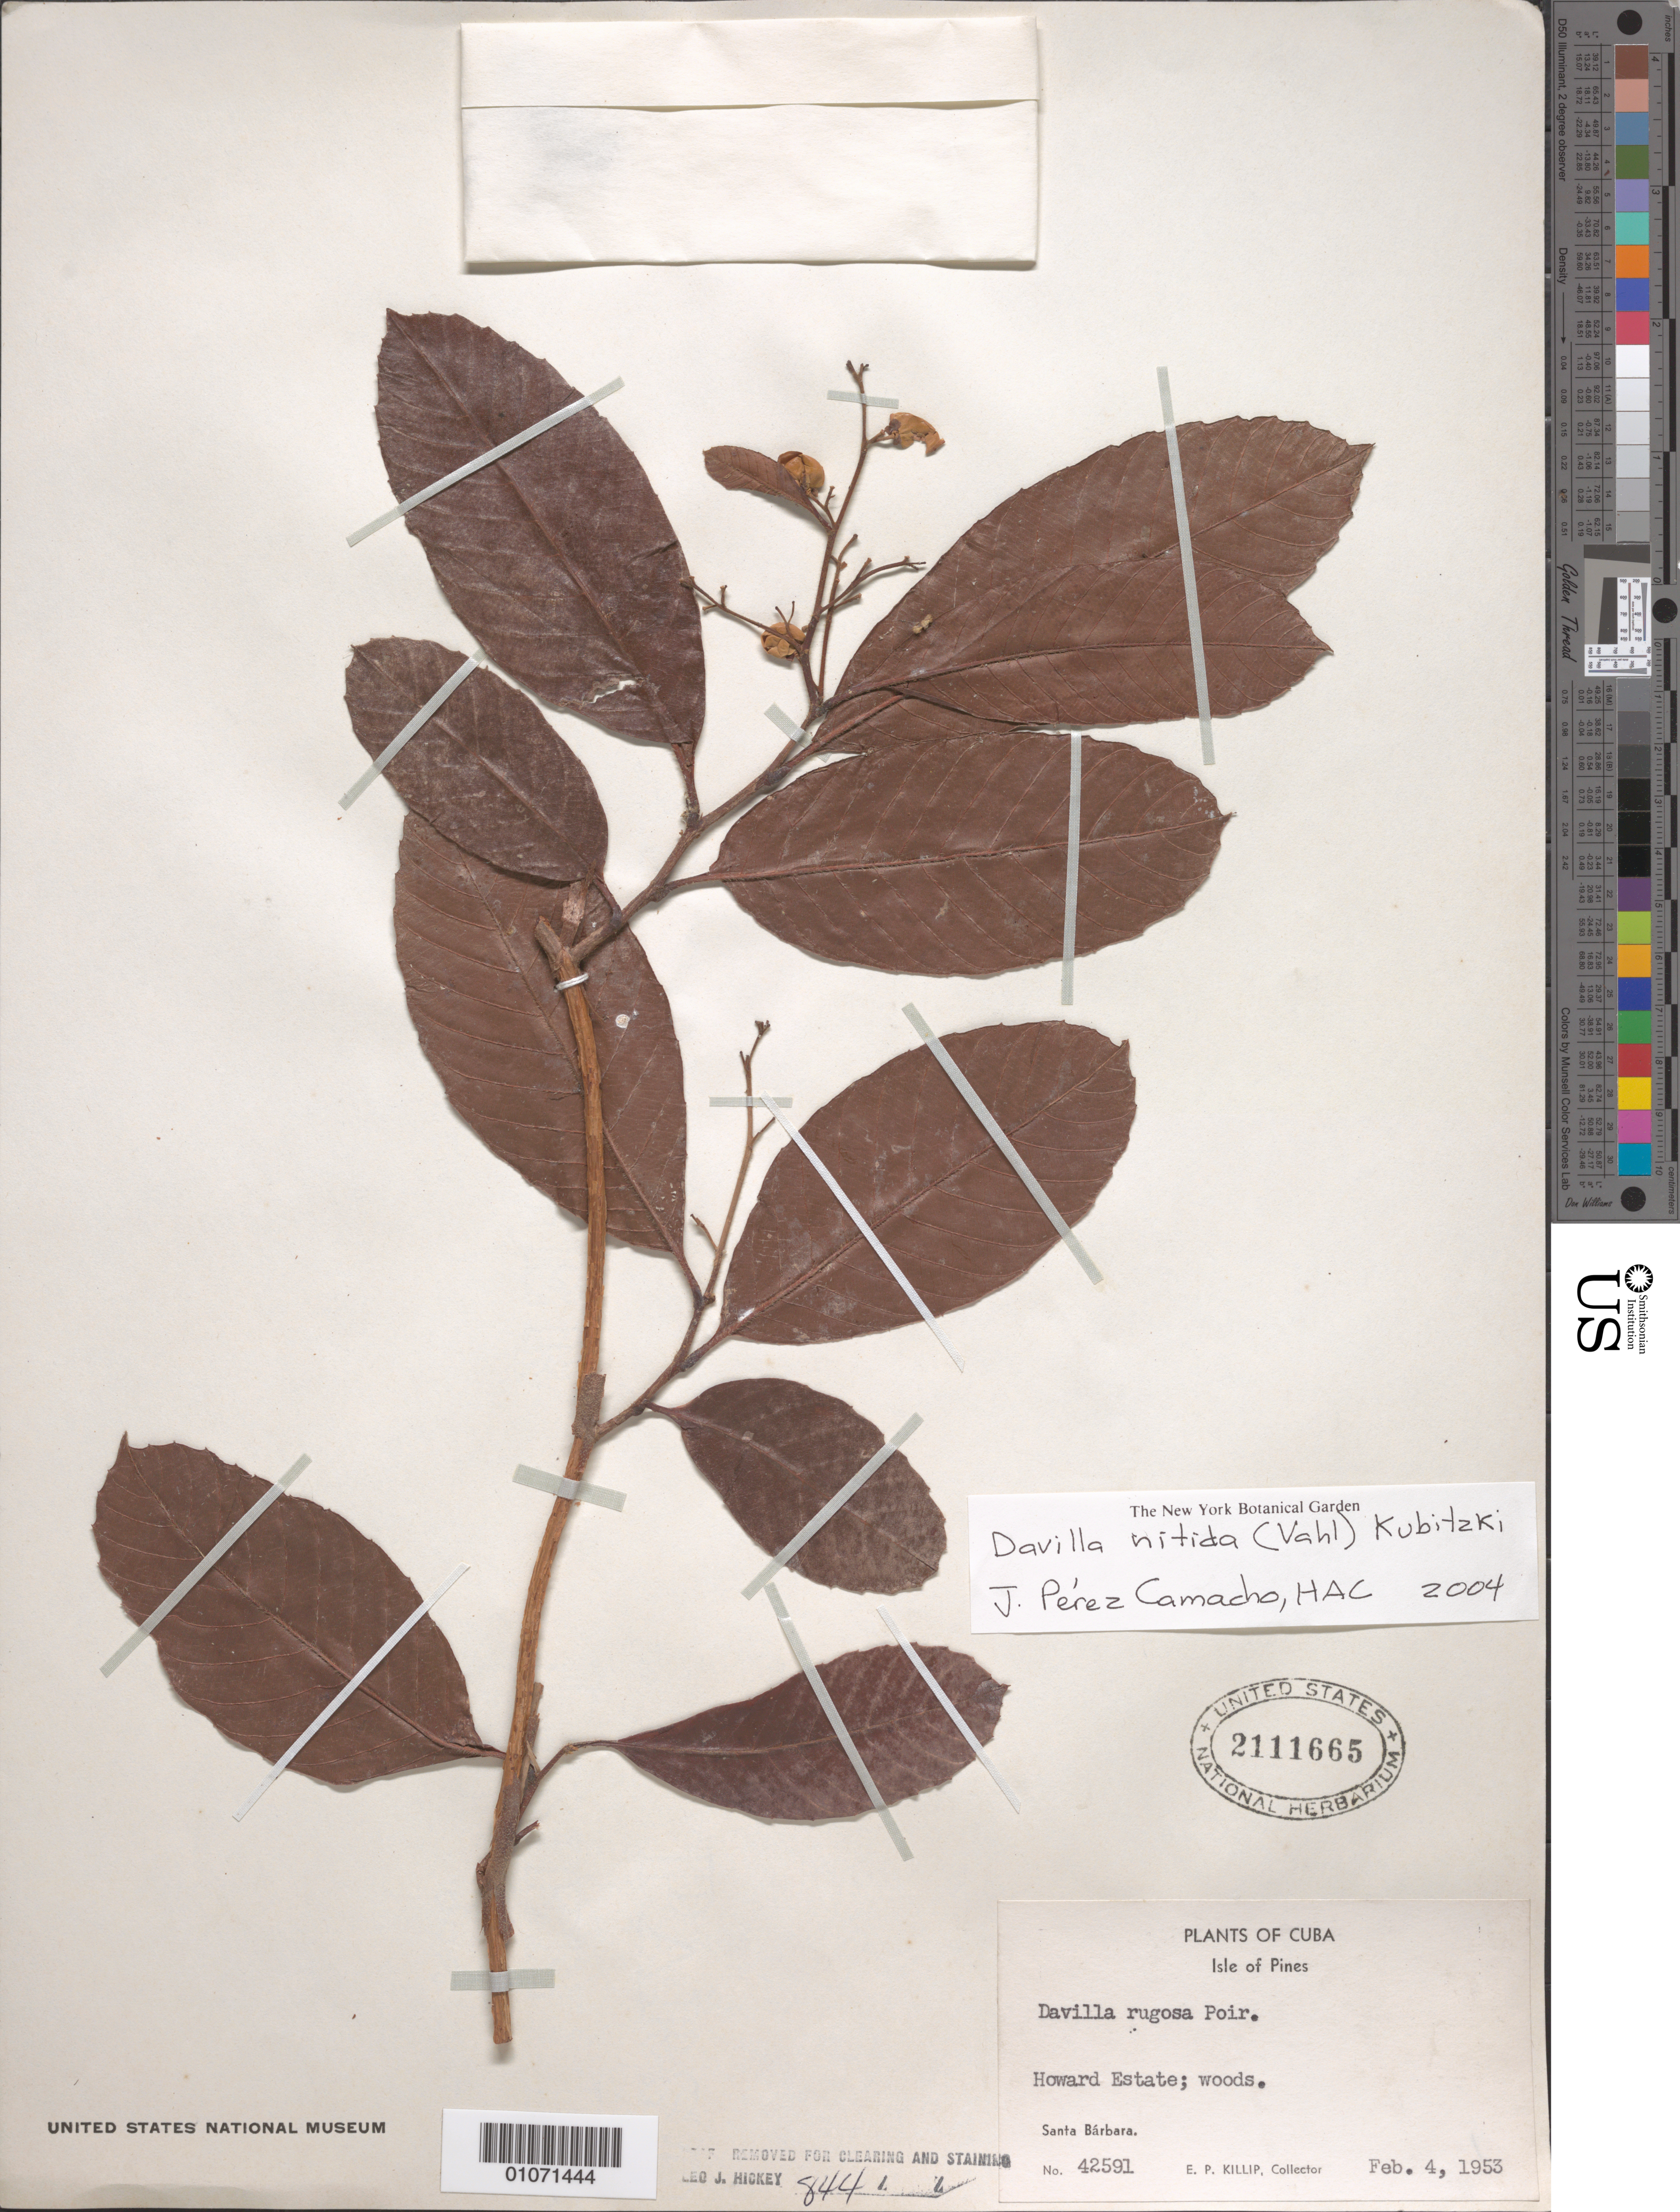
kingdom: Plantae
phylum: Tracheophyta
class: Magnoliopsida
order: Dilleniales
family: Dilleniaceae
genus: Davilla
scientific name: Davilla nitida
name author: (Vahl) Kubitzki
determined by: Peréz-Camacho, J.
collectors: E. P. Killip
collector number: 42591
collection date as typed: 04 Feb 1953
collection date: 1953-02-04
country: Cuba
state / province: Isla de La Juventud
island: Isla de la Juventud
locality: Isle of Pines, Santa Bárbara, Howard Estate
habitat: Woods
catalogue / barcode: US 2111665